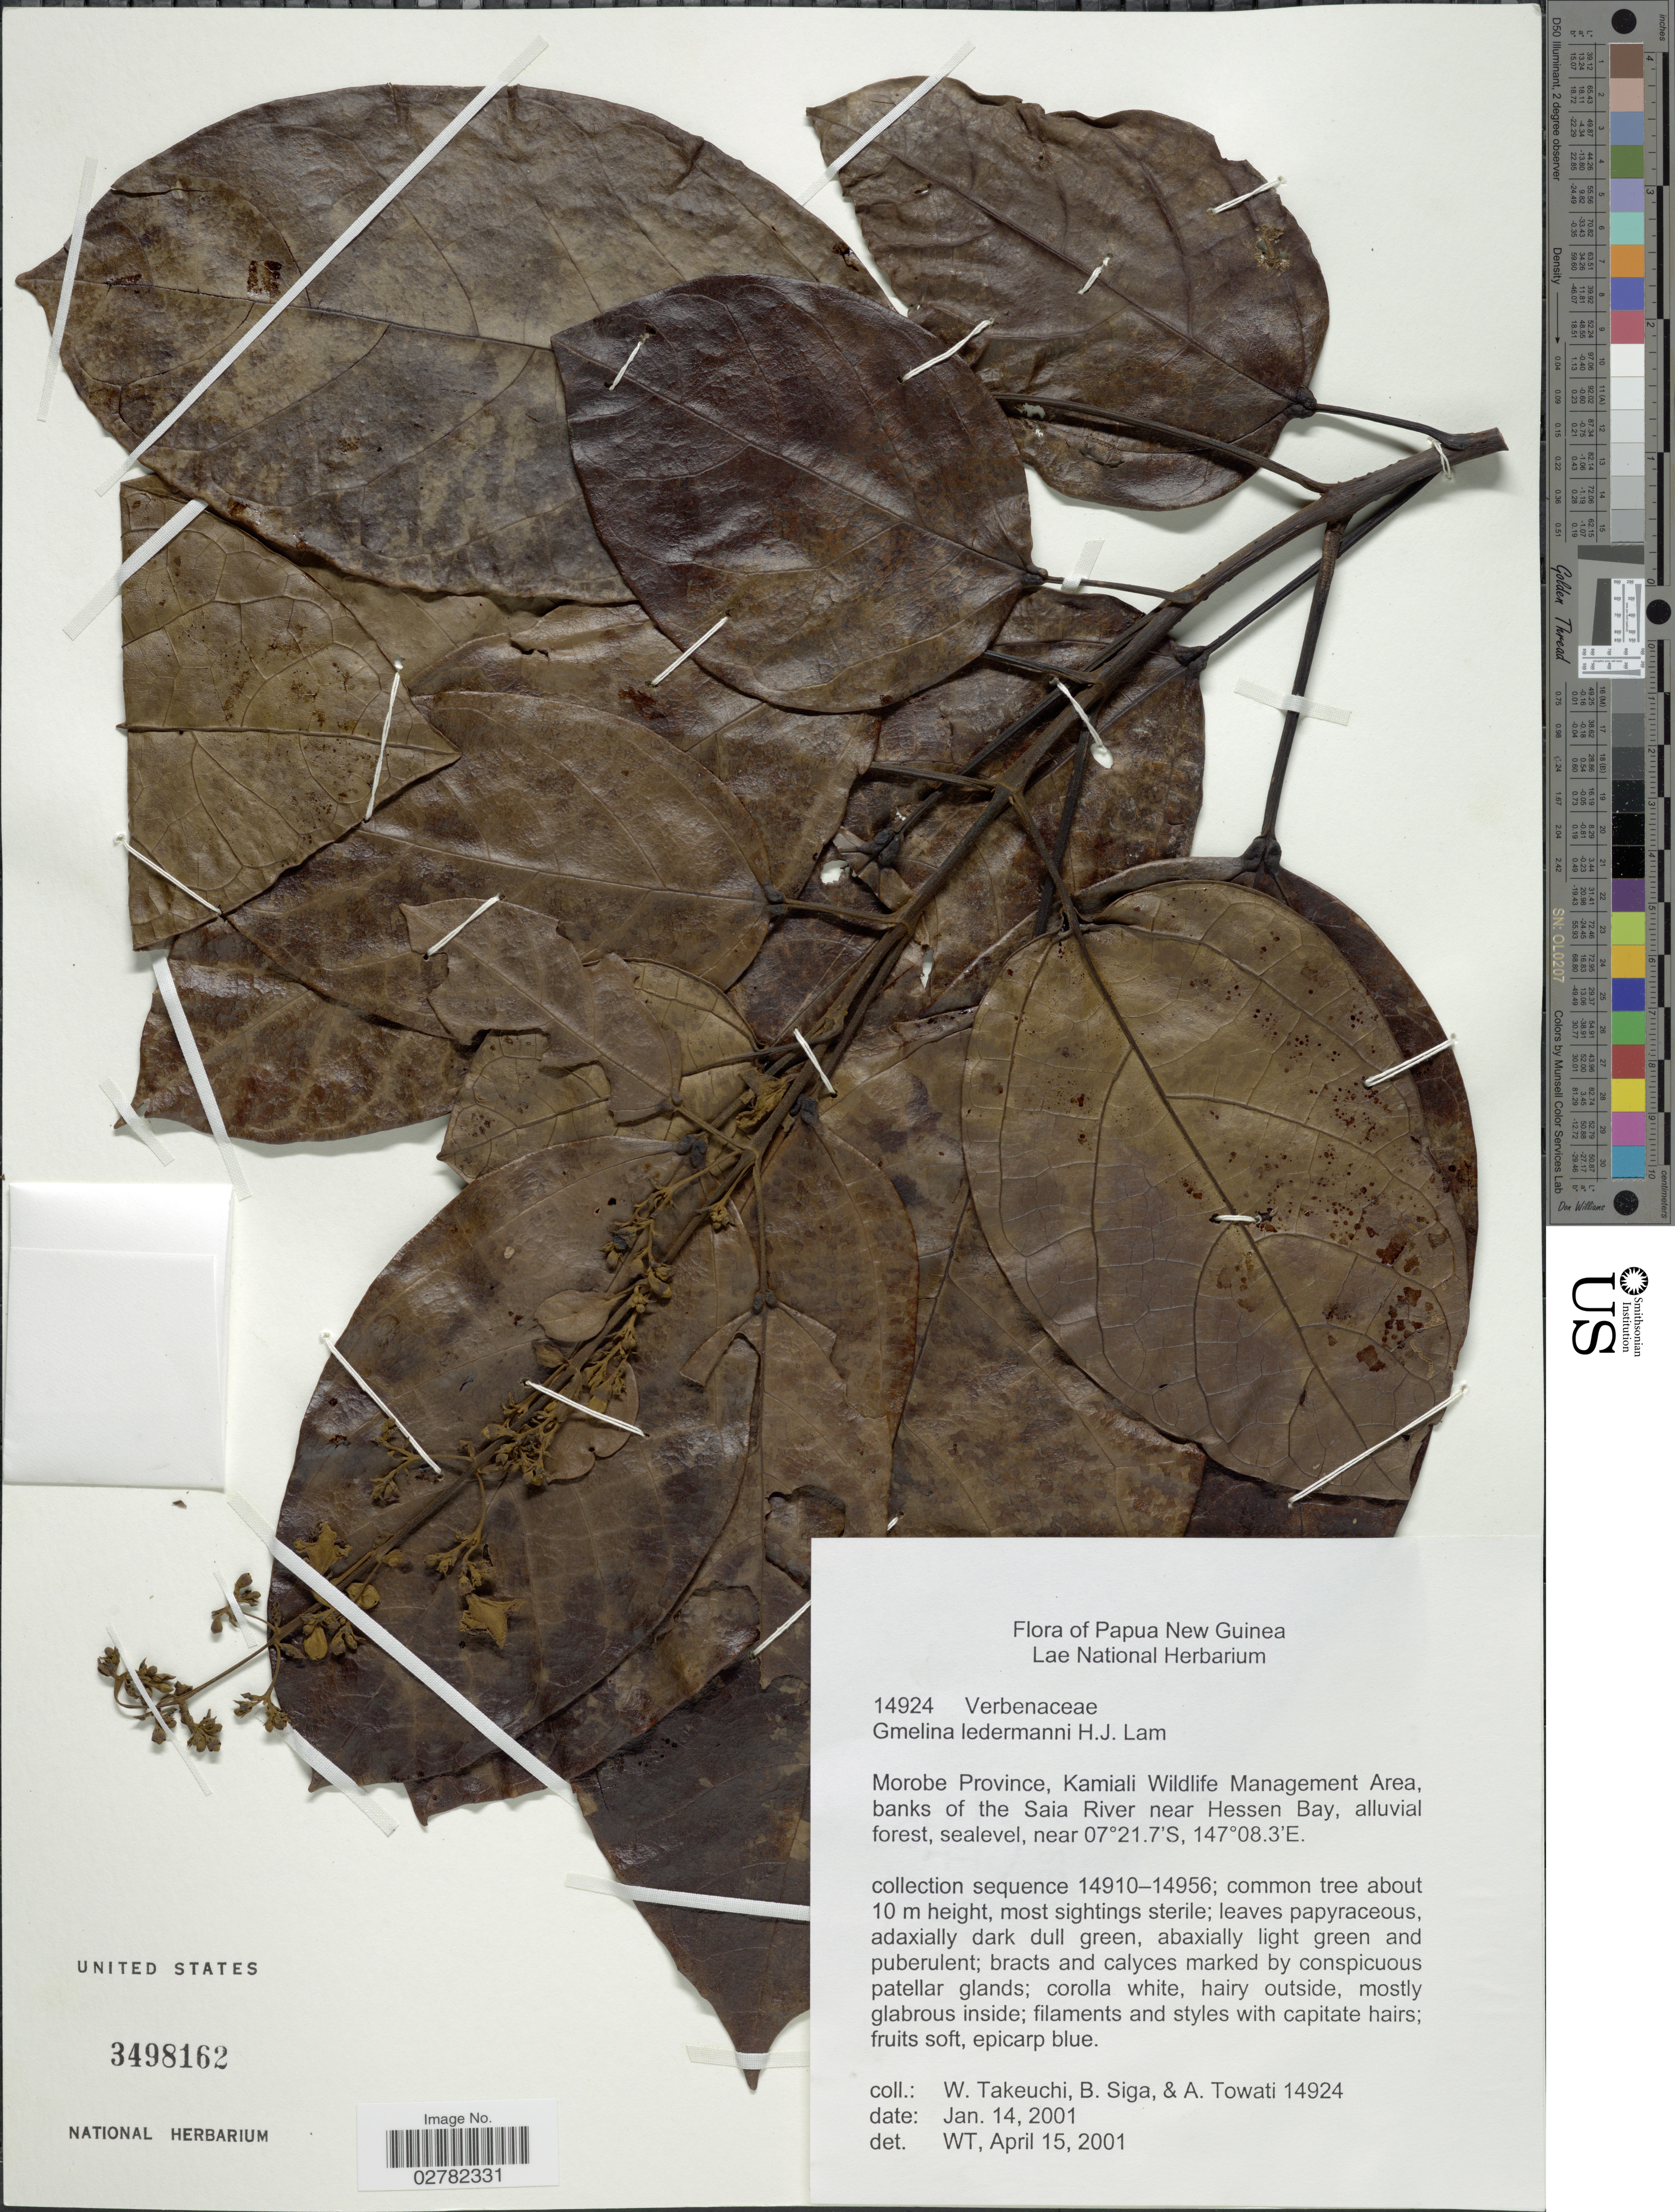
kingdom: Plantae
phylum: Tracheophyta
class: Magnoliopsida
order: Lamiales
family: Lamiaceae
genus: Gmelina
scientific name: Gmelina ledermannii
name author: H.J. Lam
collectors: W. Takeuchi, B. Siga & A. Towati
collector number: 14924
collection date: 2001-01-14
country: Papua New Guinea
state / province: Morobe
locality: Kamiali Wildlife Management Area, banks of the Saia River near Hessen Bay.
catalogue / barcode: US 3498162